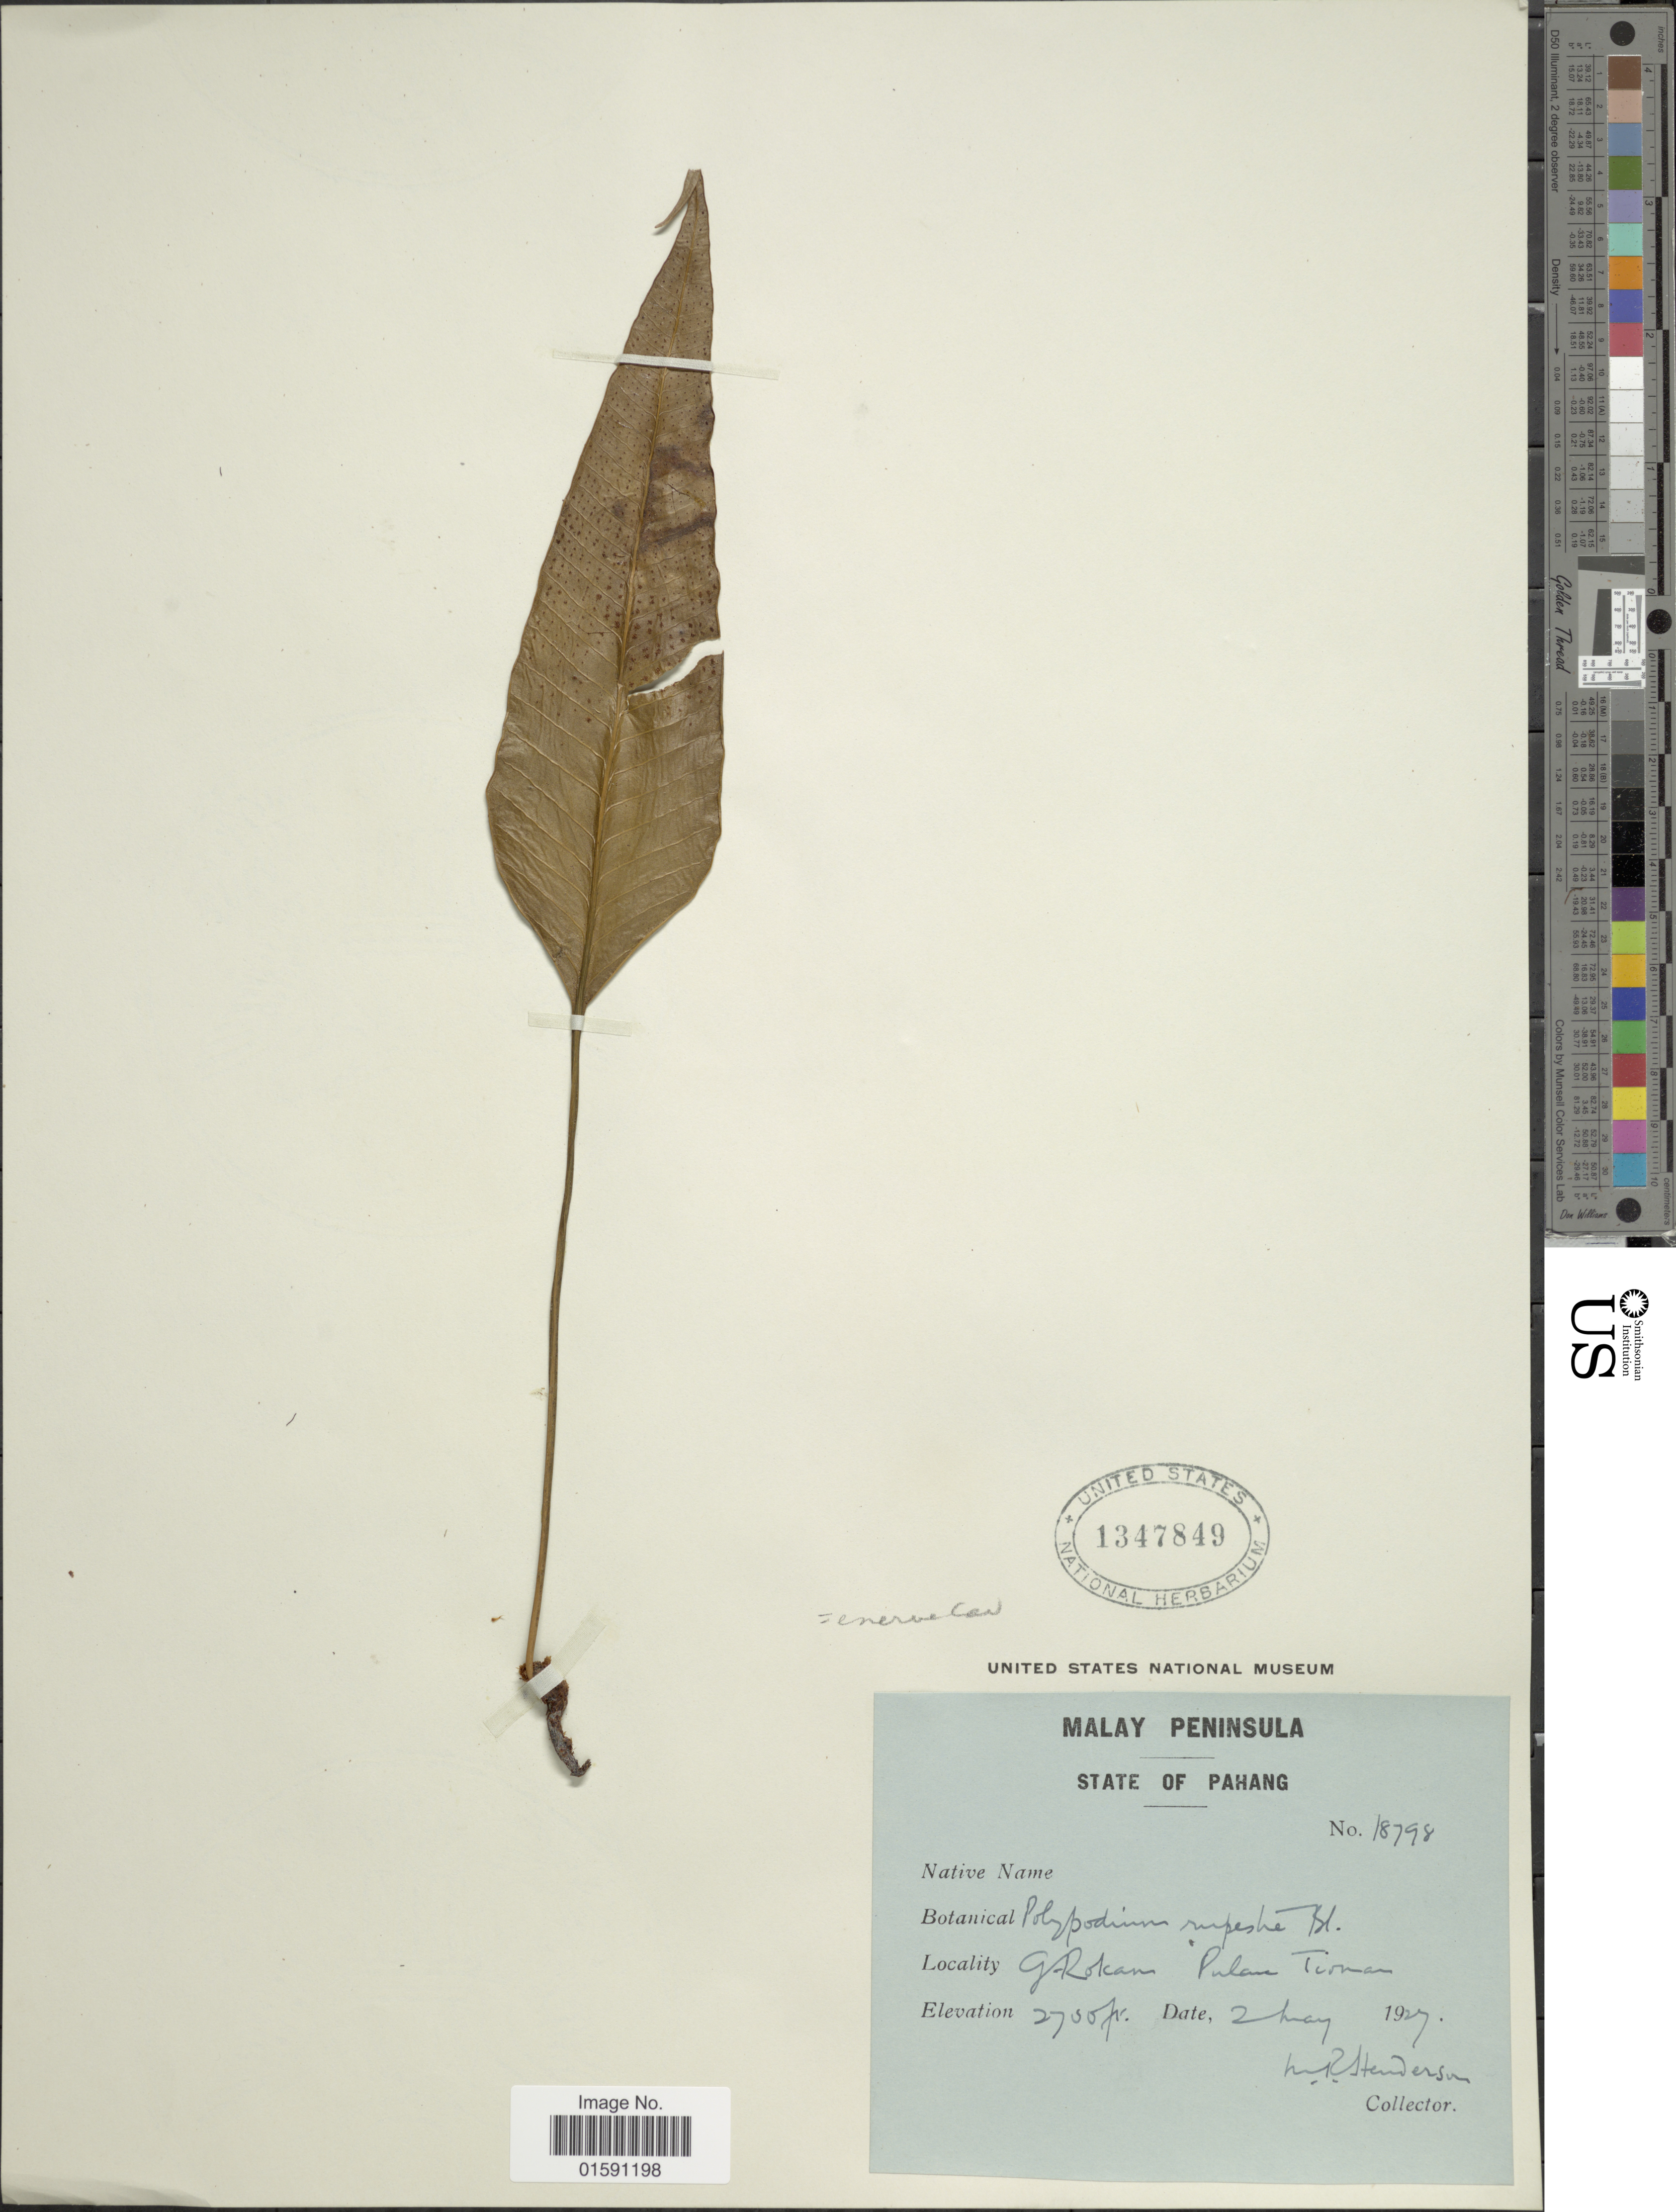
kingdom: Plantae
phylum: Tracheophyta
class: Polypodiopsida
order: Polypodiales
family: Polypodiaceae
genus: Selliguea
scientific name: Selliguea enervis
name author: (Cav.) Ching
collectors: M. Henderson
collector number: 18798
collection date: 1927-05-02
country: Malaysia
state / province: Pahang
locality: G. Rokan Pulan Tionan [interpreted]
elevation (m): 823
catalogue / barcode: US 1347849